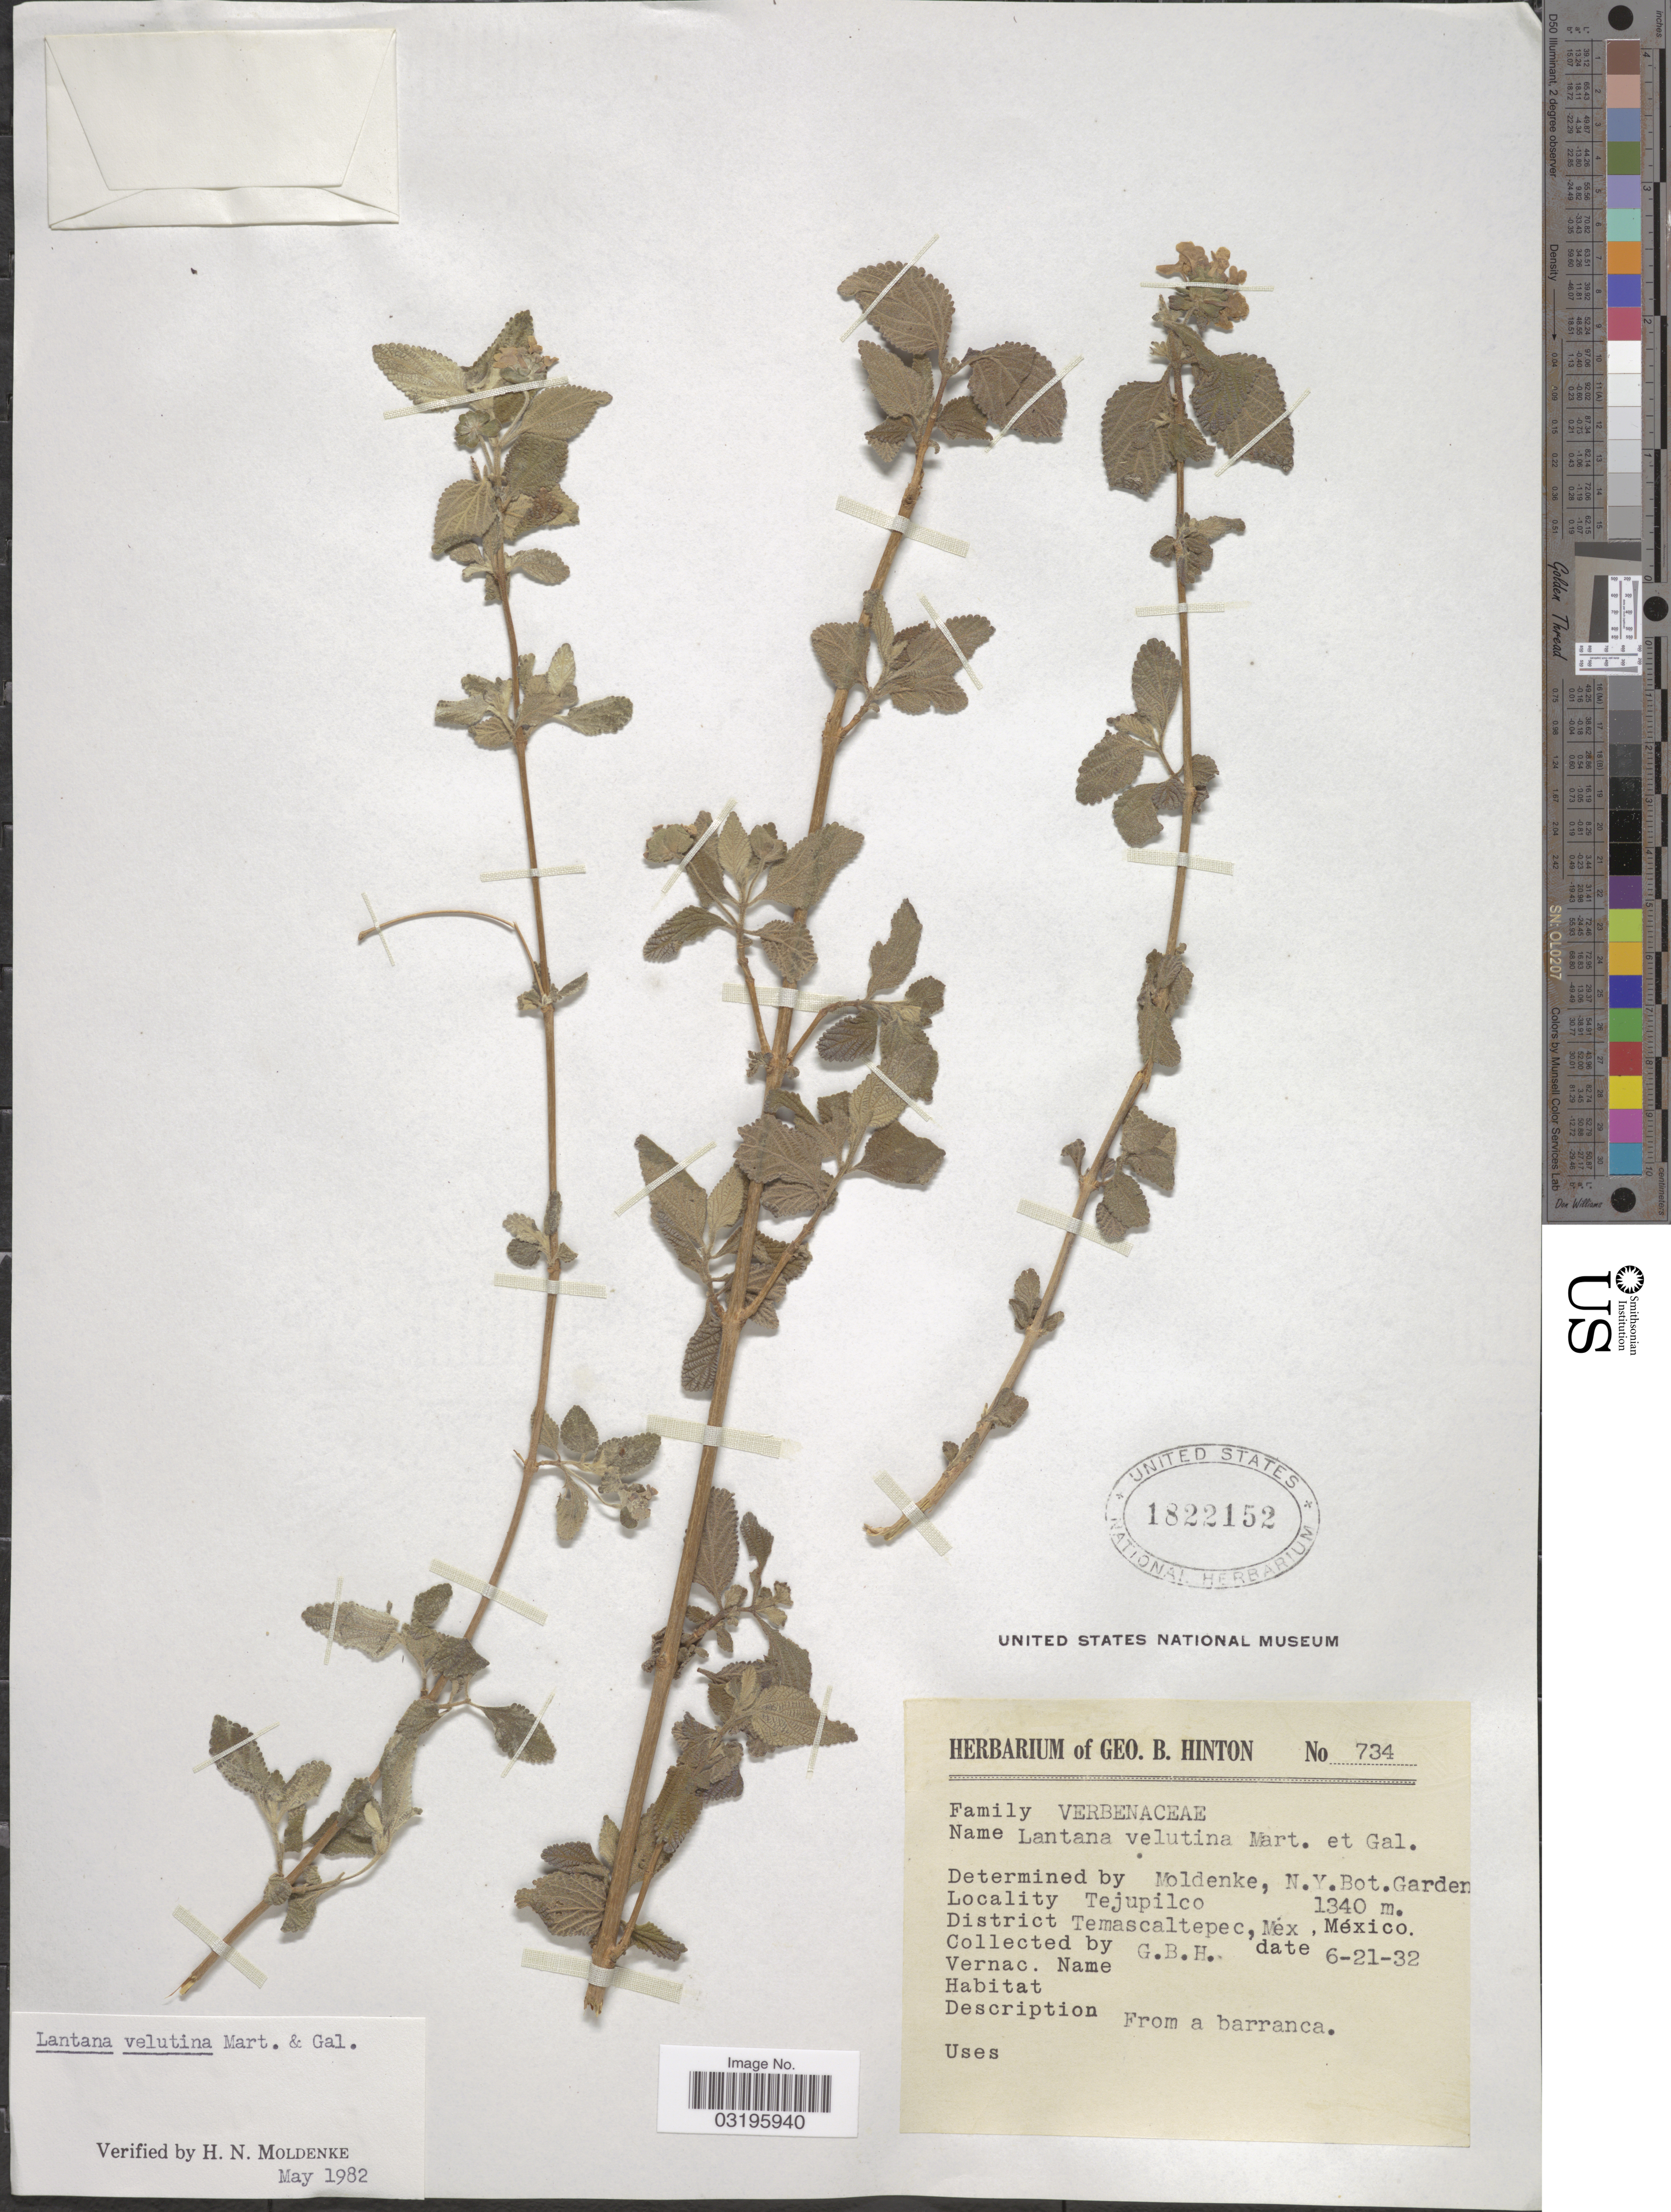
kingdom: Plantae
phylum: Tracheophyta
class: Magnoliopsida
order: Lamiales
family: Verbenaceae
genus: Lantana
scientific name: Lantana velutina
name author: M. Martens & Galeotti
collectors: G. B. Hinton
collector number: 734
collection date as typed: Transcribed d/m/y: 21/6/32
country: Mexico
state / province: México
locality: Tejupilco. District Temascaltepec.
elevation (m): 1340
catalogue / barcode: US 1822152